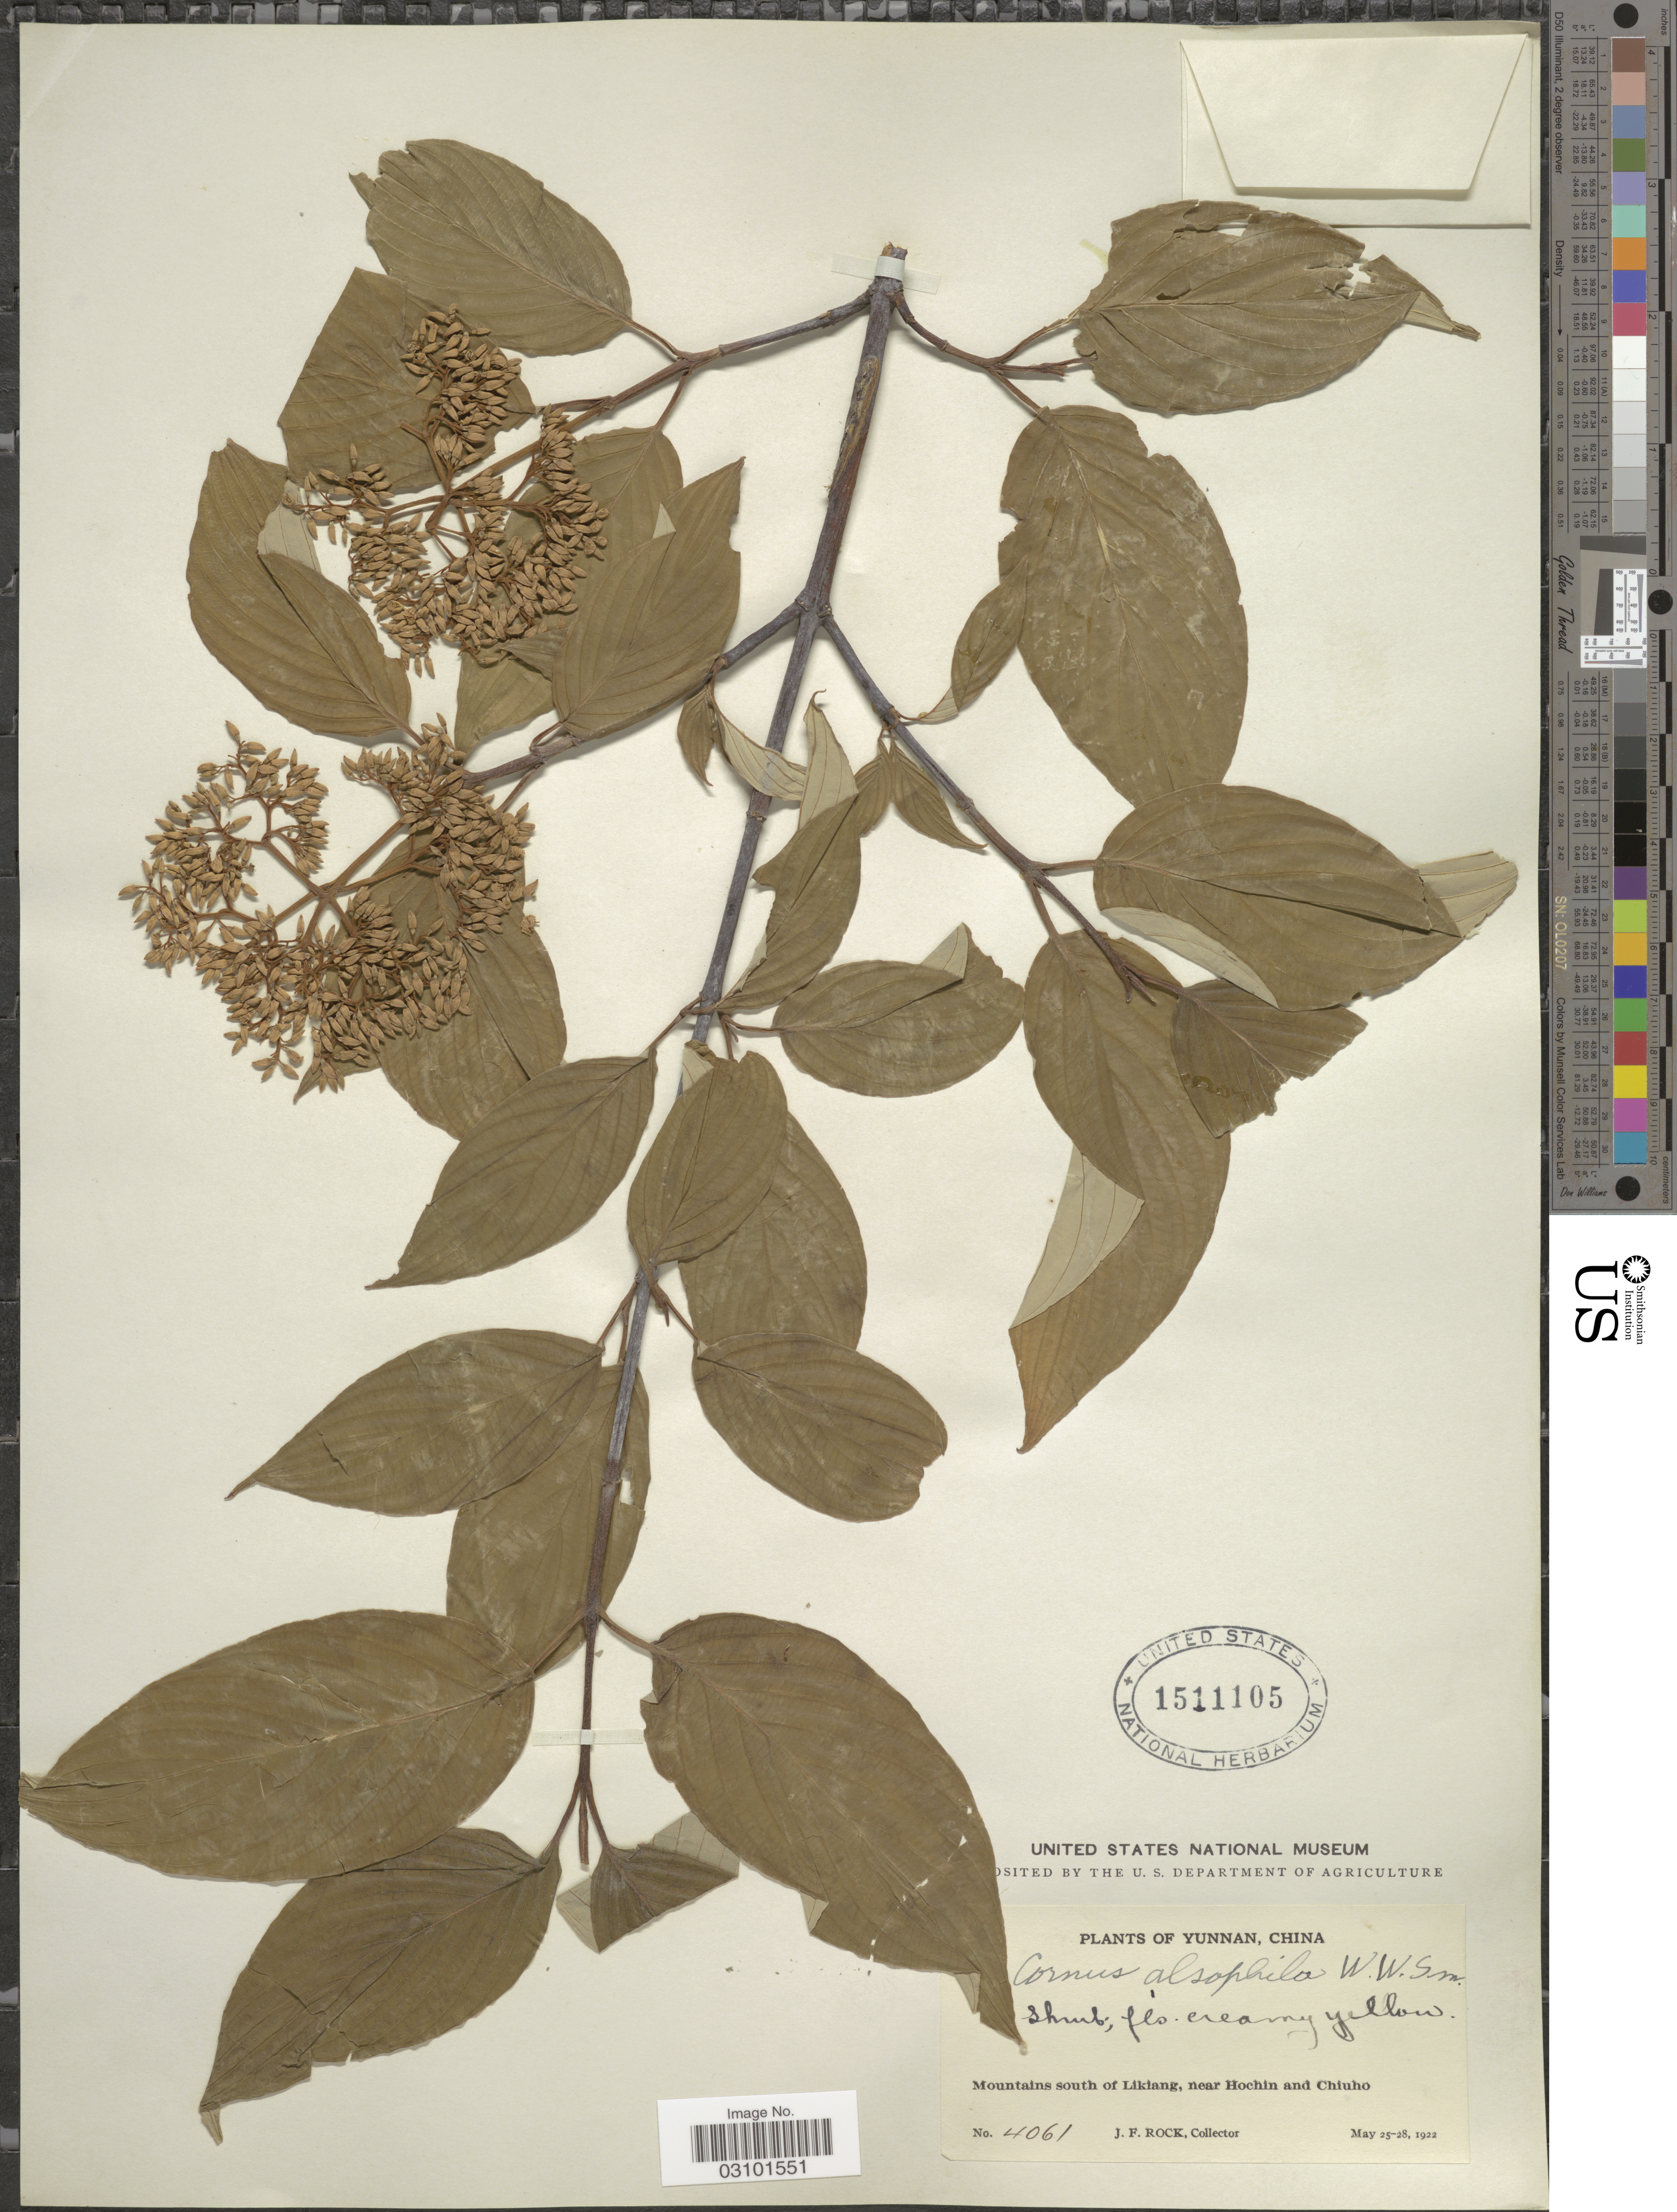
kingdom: Plantae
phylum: Tracheophyta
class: Magnoliopsida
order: Cornales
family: Cornaceae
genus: Cornus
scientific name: Cornus hemsleyi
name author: C.K. Schneid. & Wagnerin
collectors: J. Rock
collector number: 4061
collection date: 1922-05-25/1922-05-28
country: China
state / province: Yunnan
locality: Mountains south of Likiang, near Hochin and Chiuho.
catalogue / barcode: US 1511105